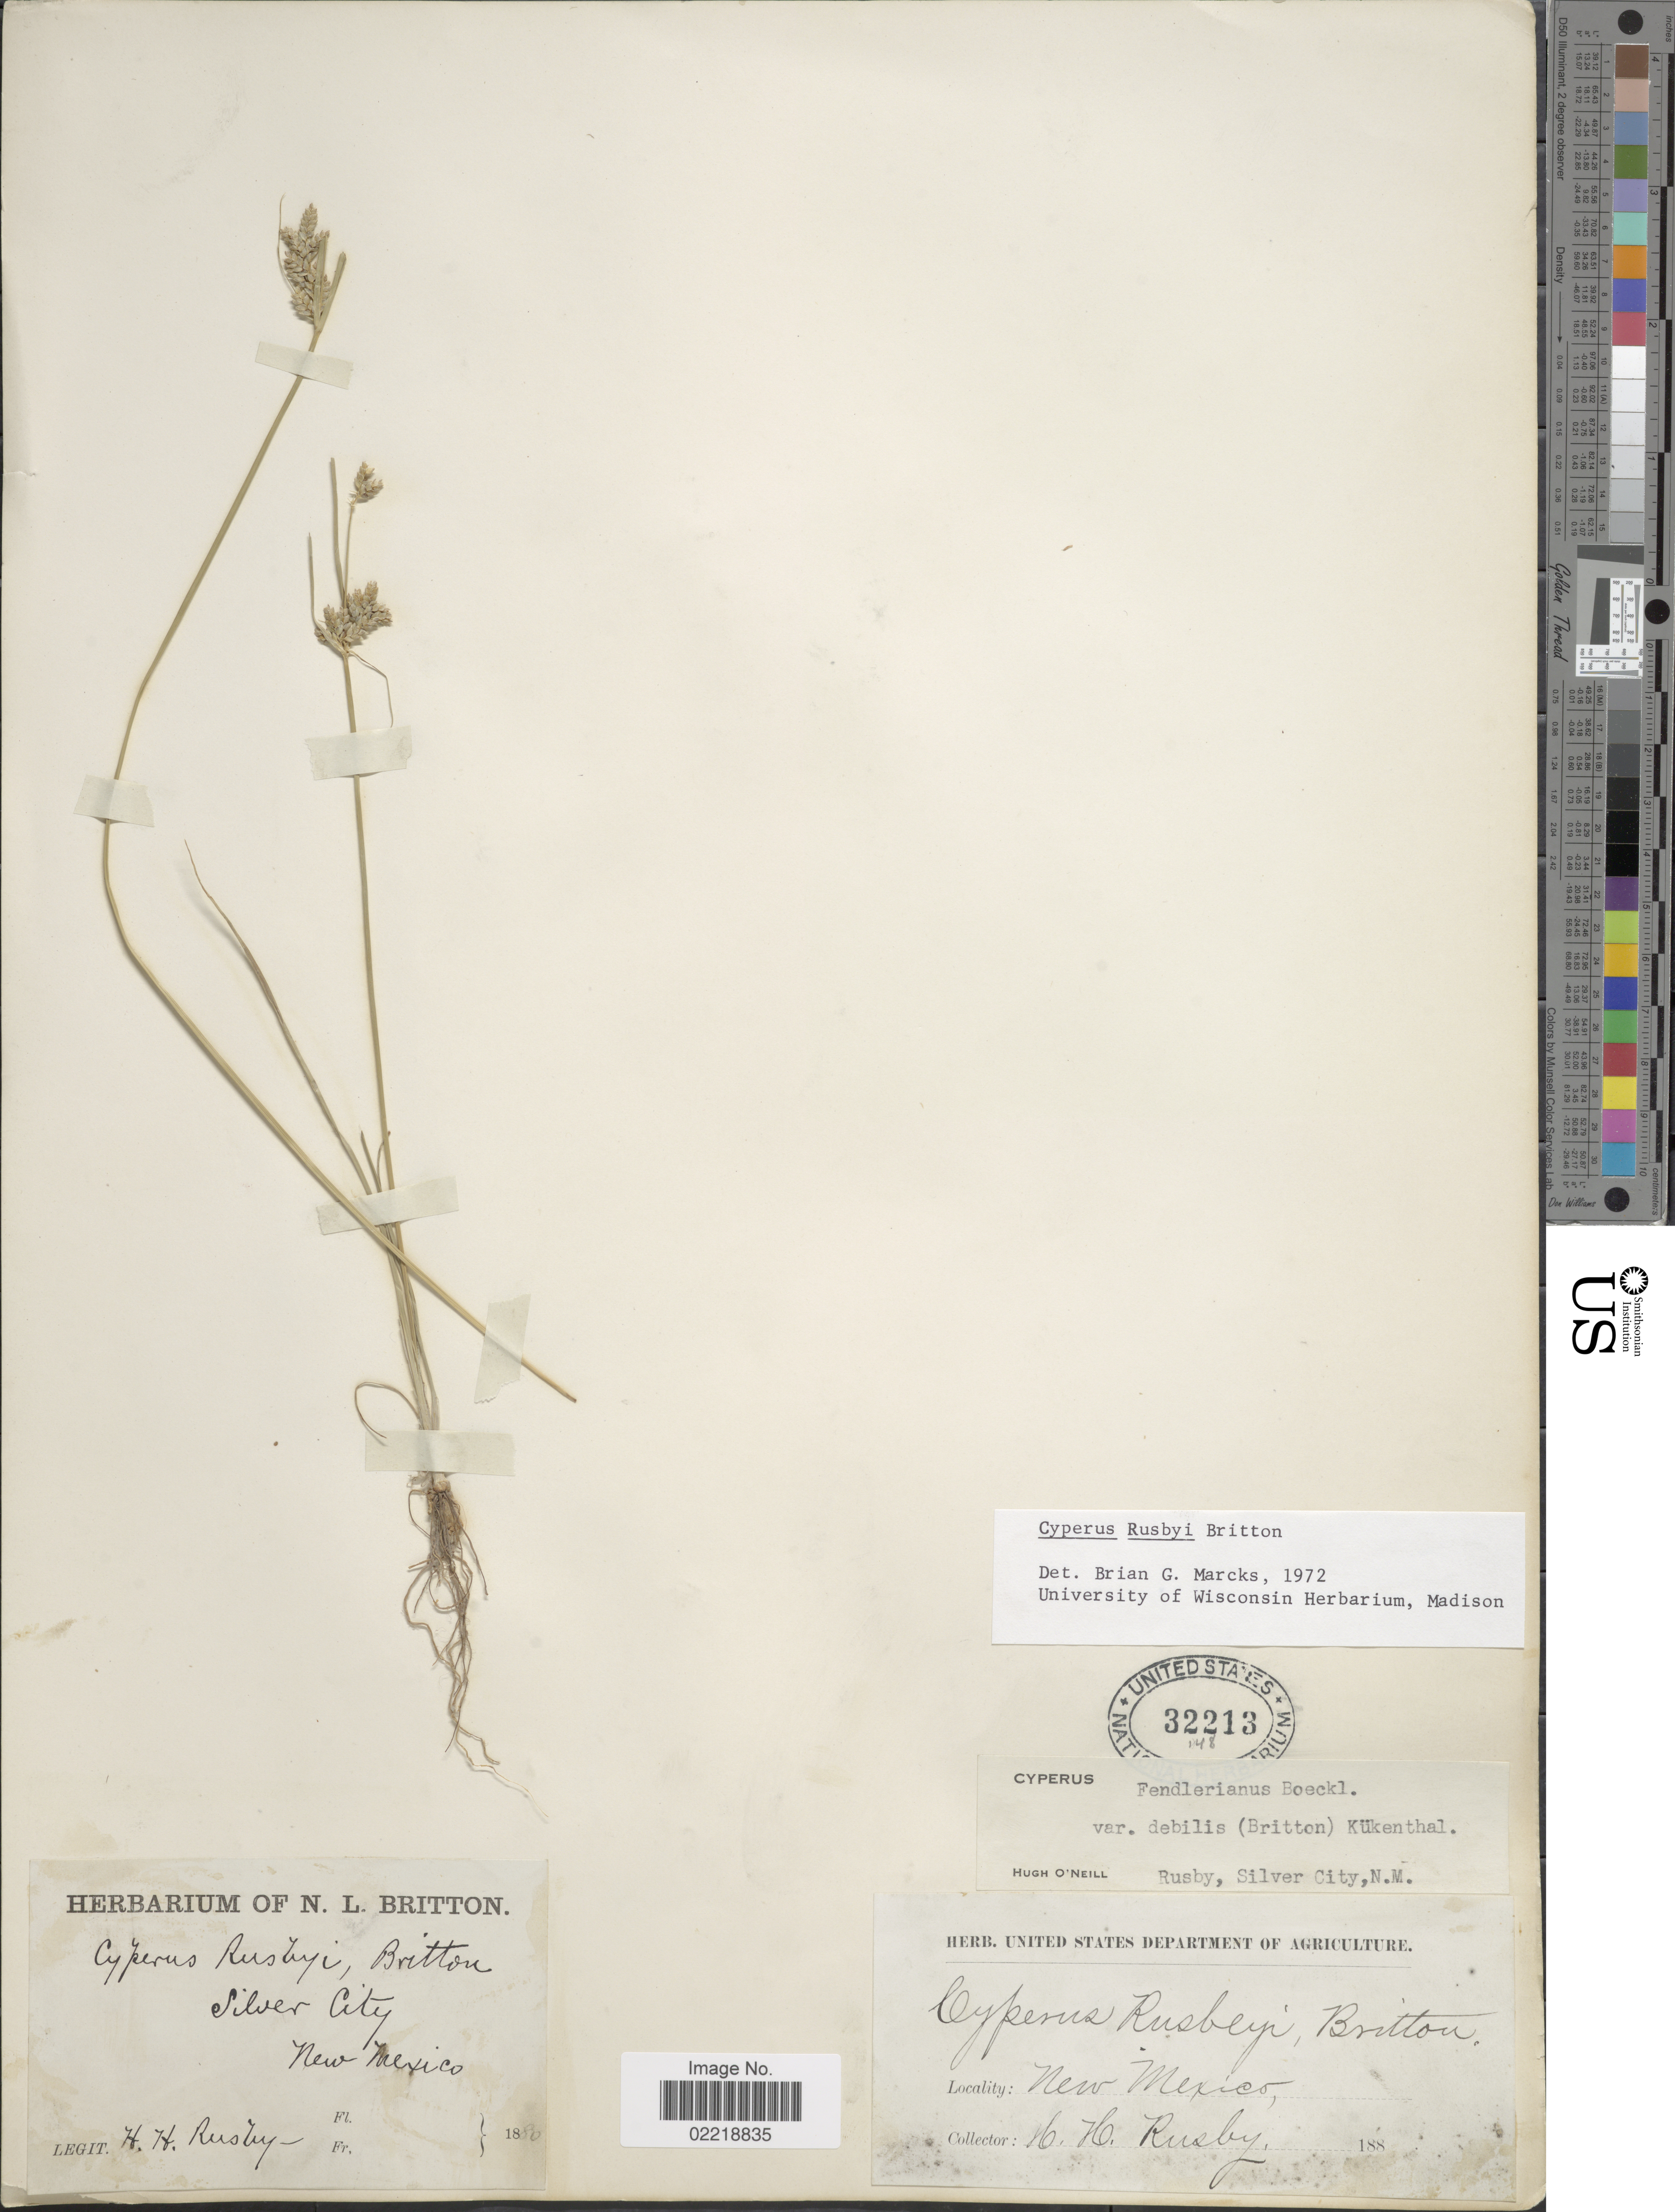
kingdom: Plantae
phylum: Tracheophyta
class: Liliopsida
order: Poales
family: Cyperaceae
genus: Cyperus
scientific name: Cyperus sphaerolepis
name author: Boeckeler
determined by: Strong, Mark T., (BOT), Smithsonian Institution - National Museum of Natural History (UNITED STATES)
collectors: H. H. Rusby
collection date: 1880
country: United States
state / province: New Mexico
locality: Silver City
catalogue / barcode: US 32213